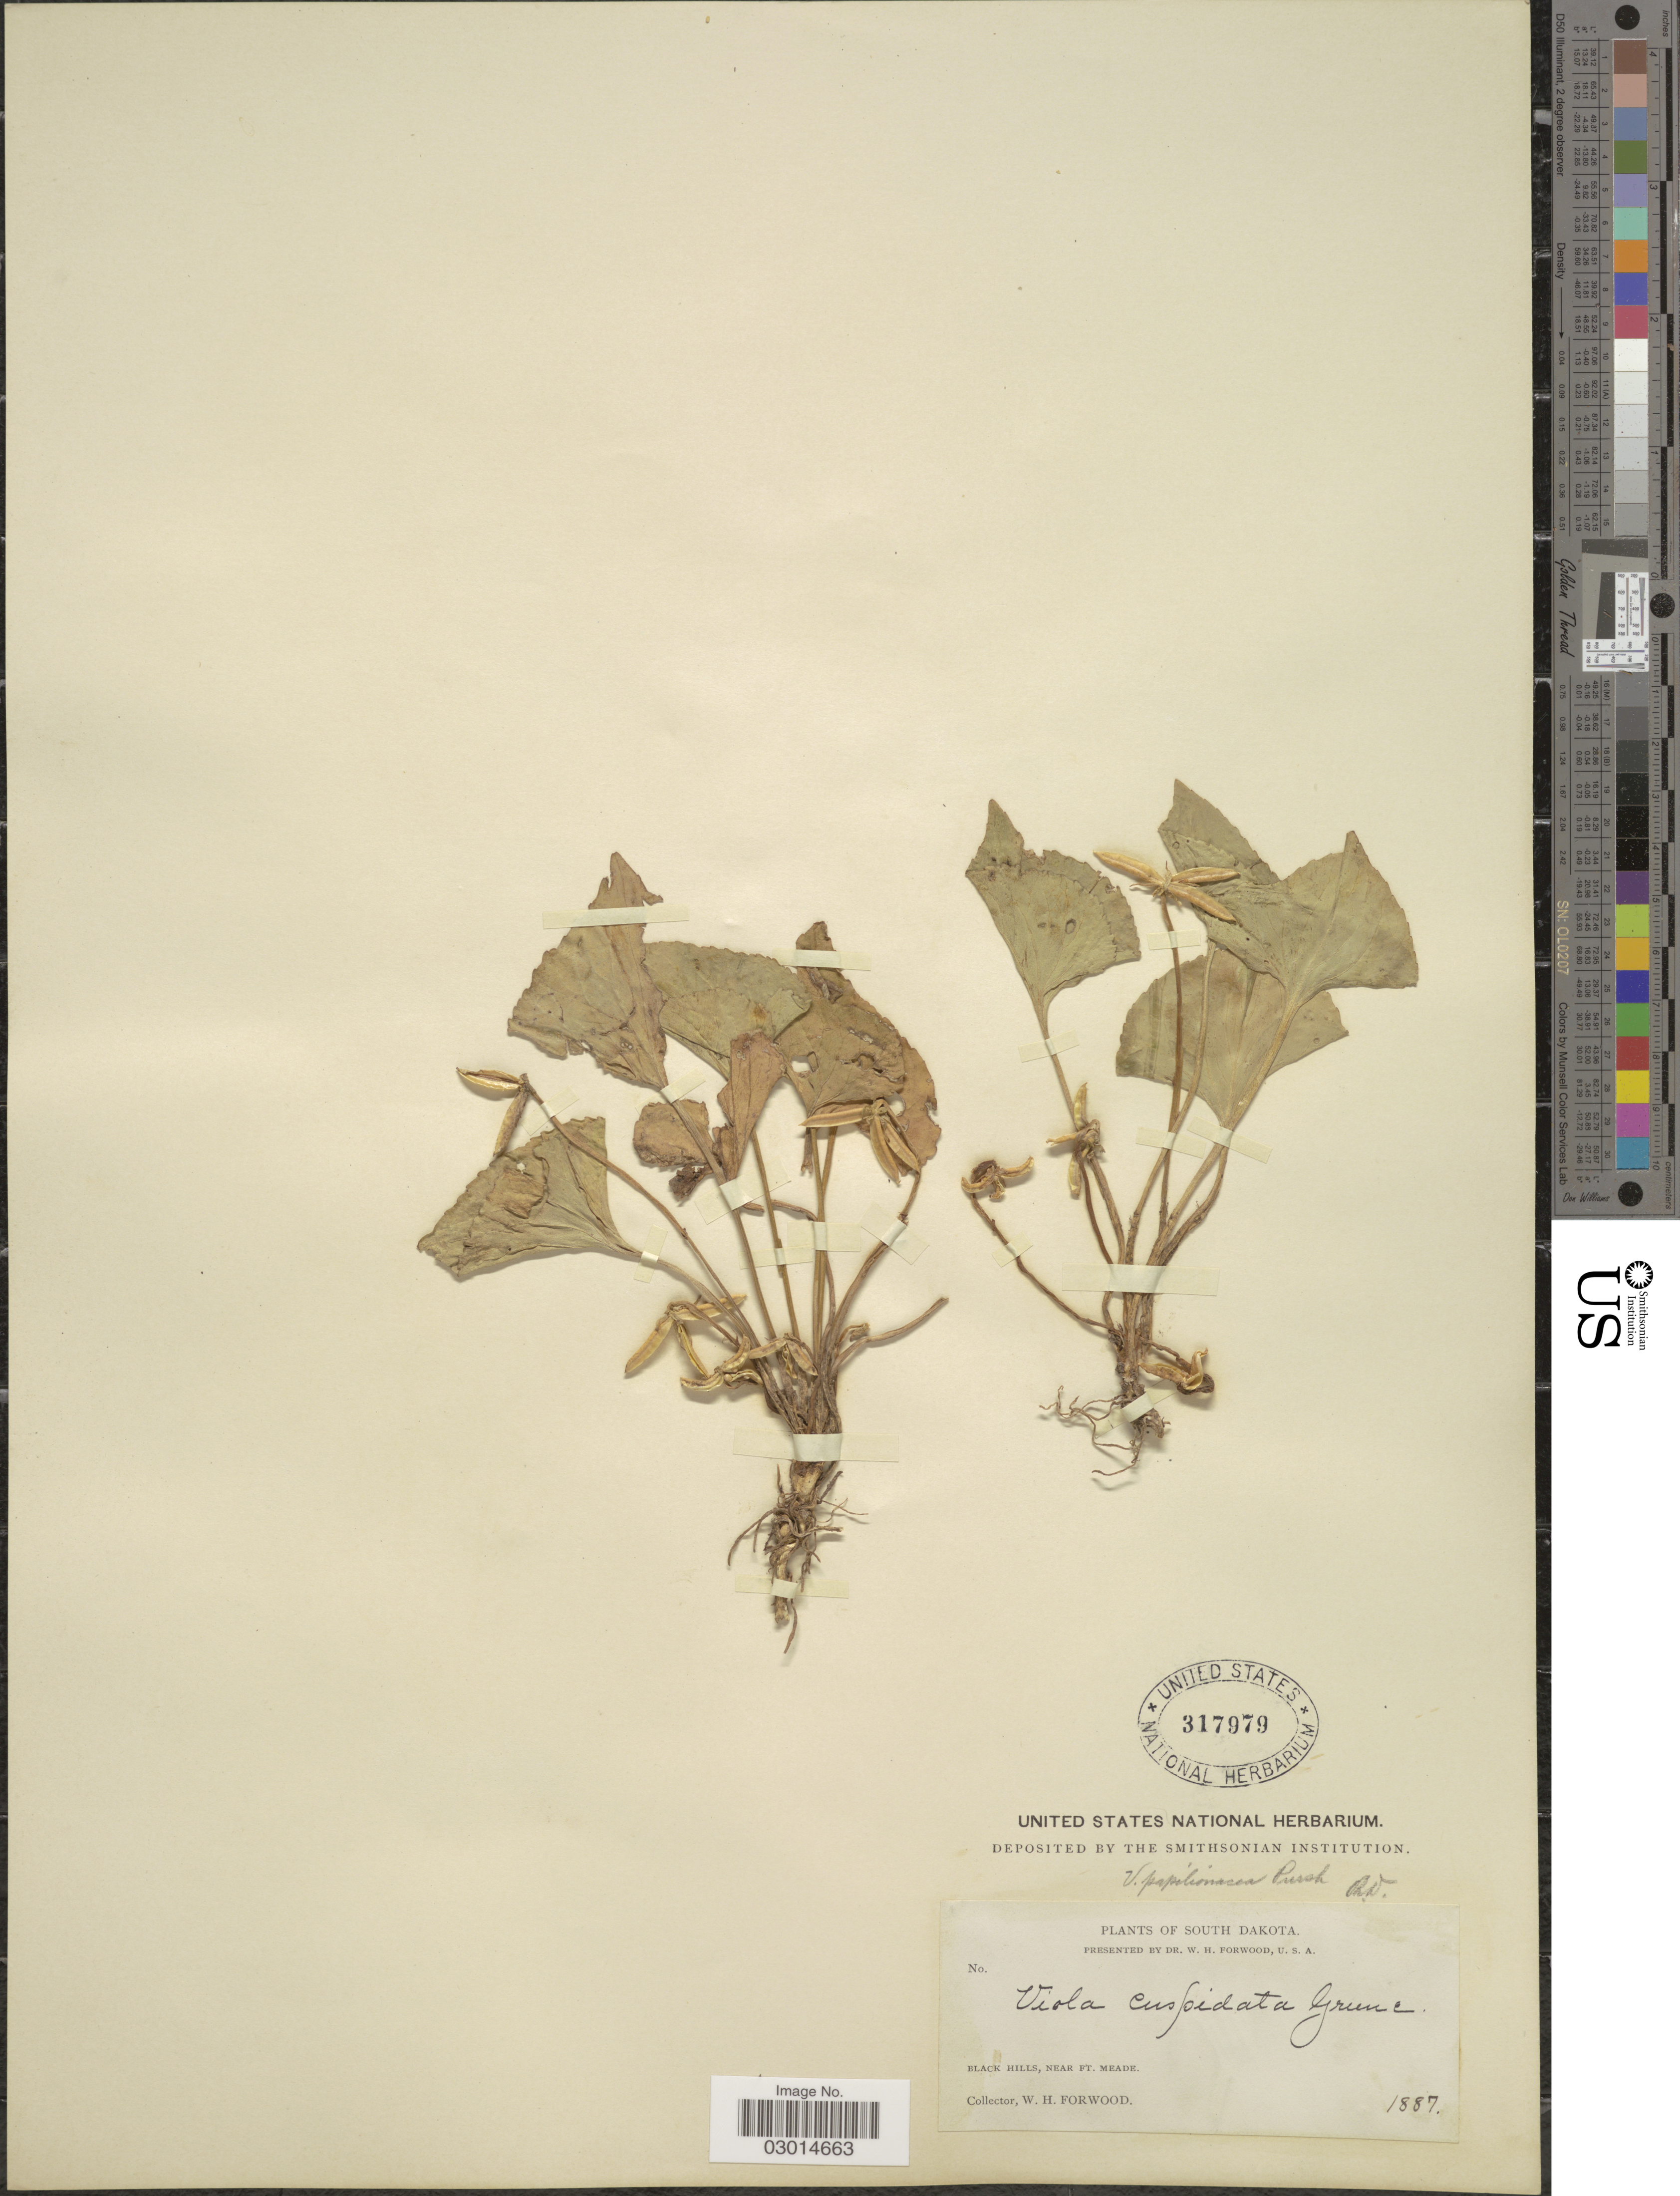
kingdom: Plantae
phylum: Tracheophyta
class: Magnoliopsida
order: Malpighiales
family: Violaceae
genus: Viola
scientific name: Viola cuspidata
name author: Greene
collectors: W. Forwood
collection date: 1887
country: United States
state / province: South Dakota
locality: Black Hills, near Ft. Meade.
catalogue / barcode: US 317979